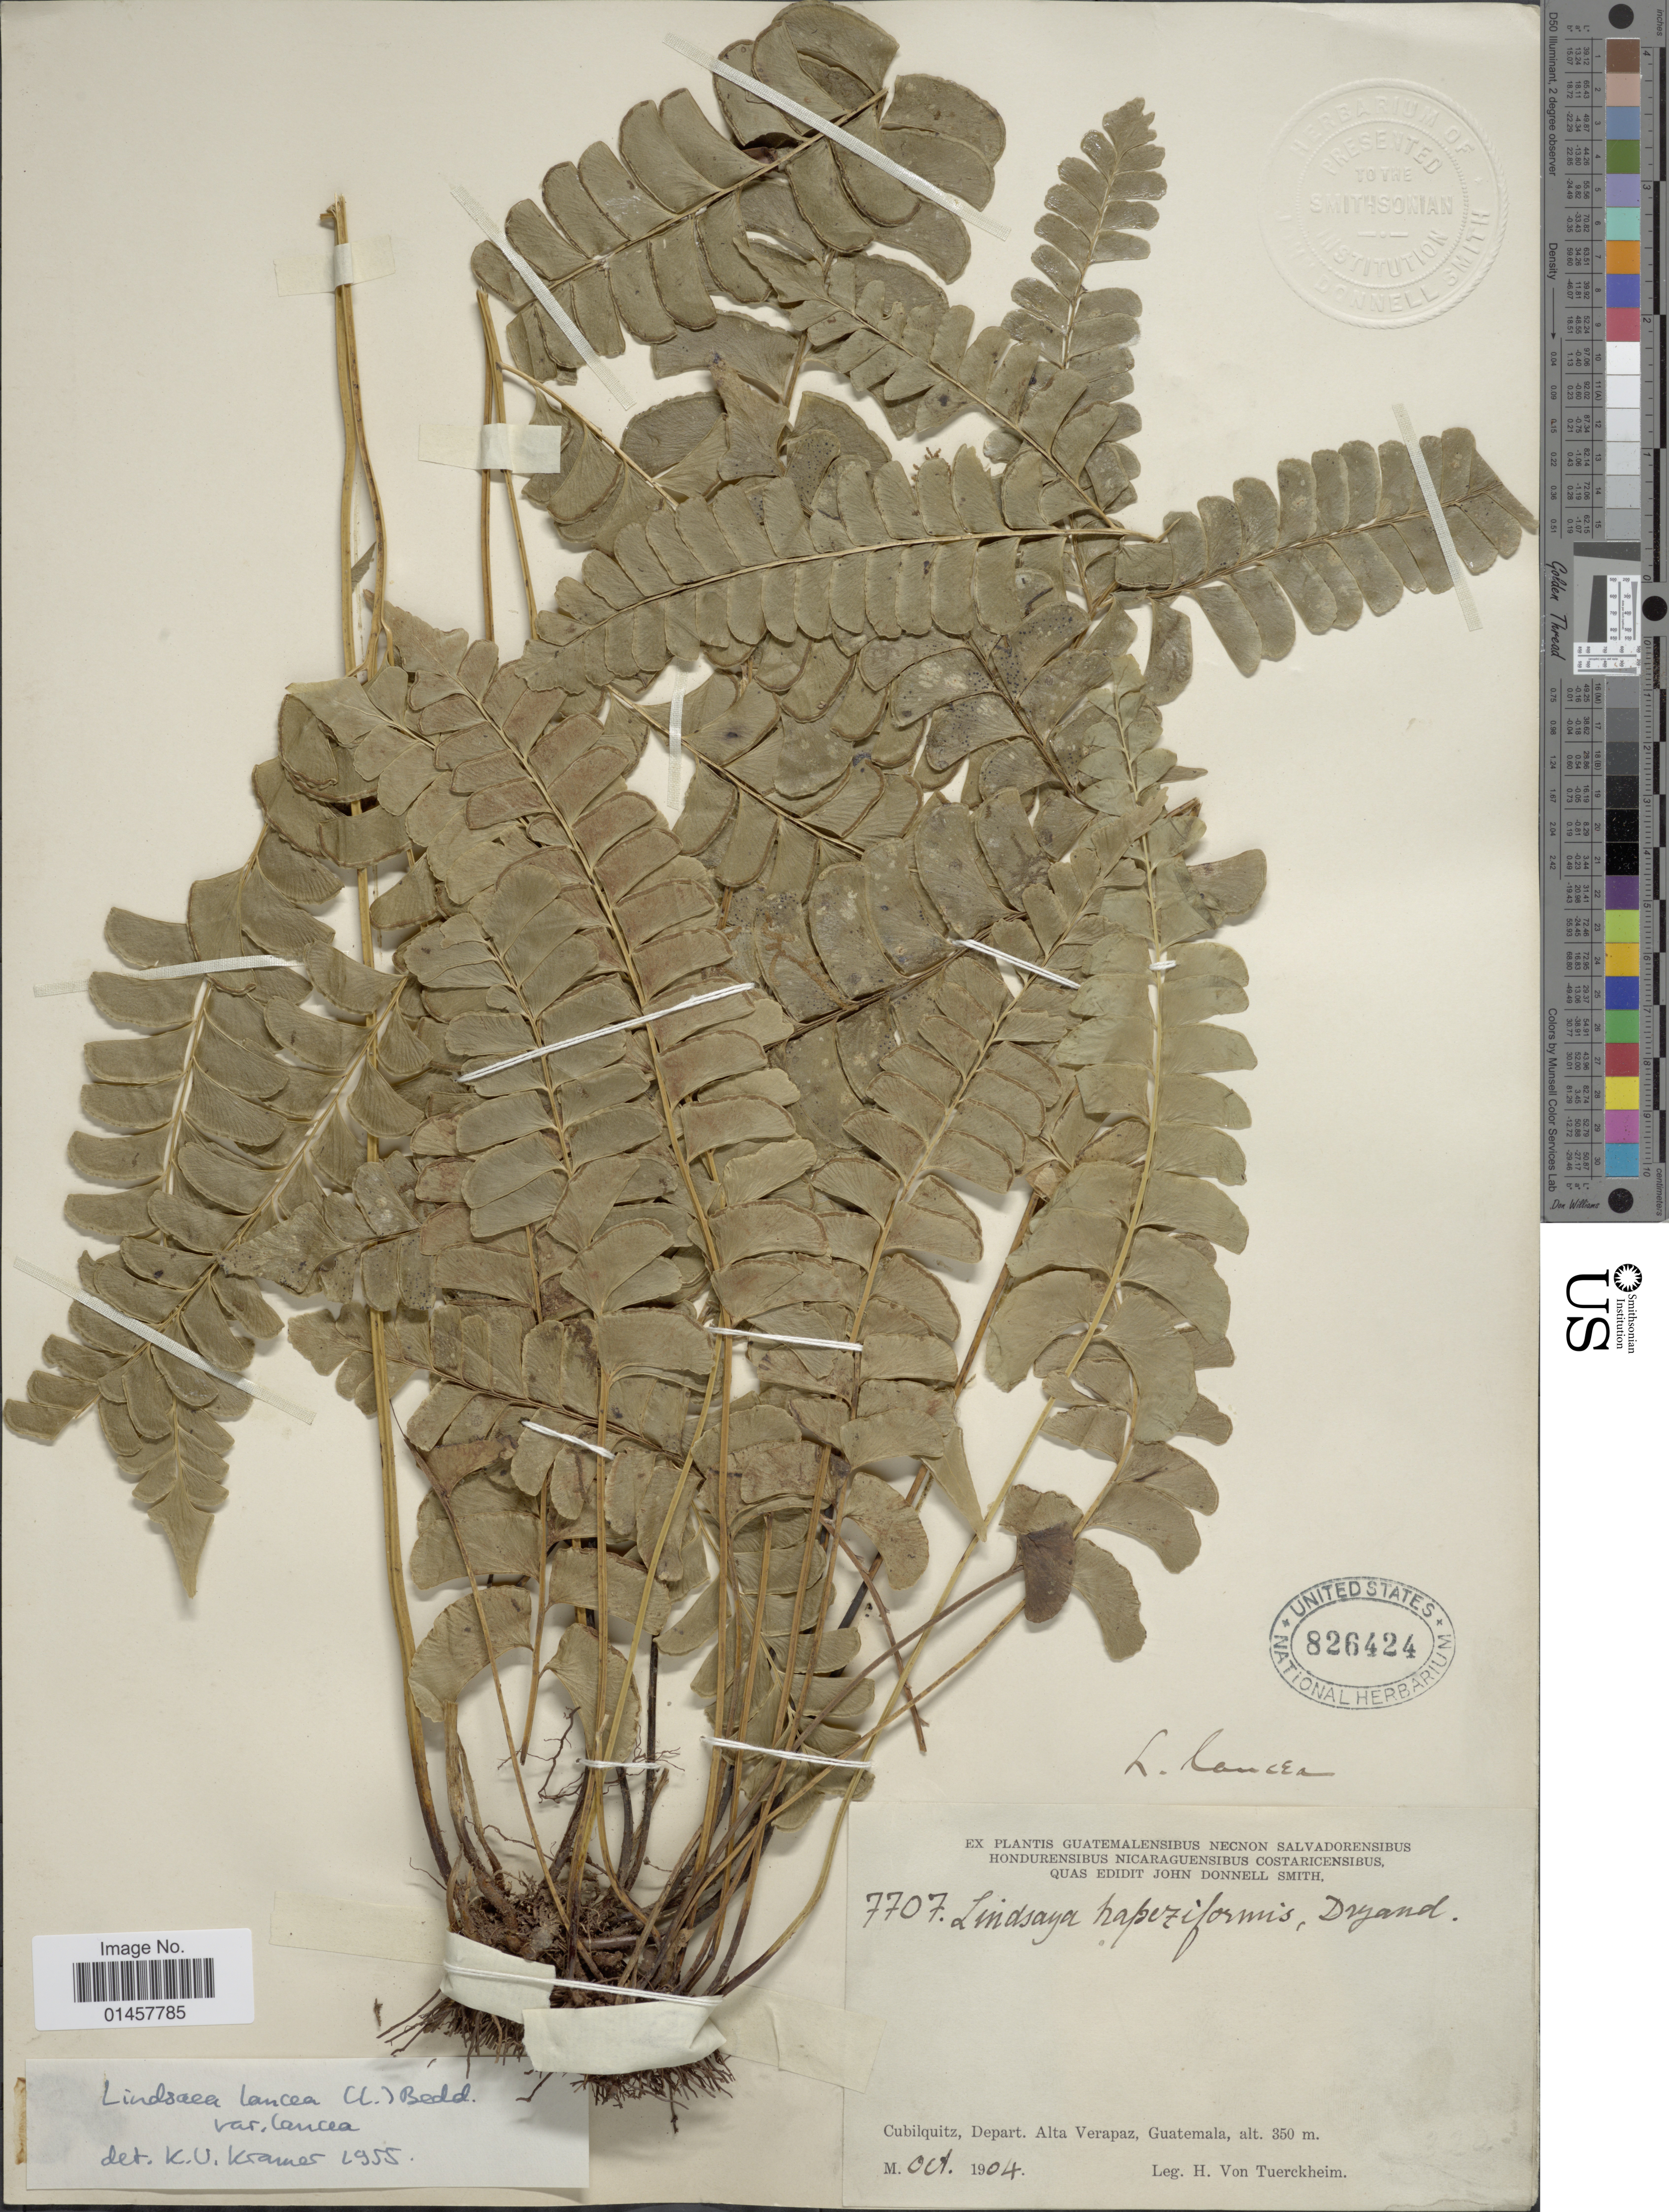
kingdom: Plantae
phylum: Tracheophyta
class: Polypodiopsida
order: Polypodiales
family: Lindsaeaceae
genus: Lindsaea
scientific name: Lindsaea lancea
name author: (L.) Bedd.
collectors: H. von Tuerckheim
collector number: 7707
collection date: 1904-10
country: Guatemala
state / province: Alta Verapaz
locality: Cubilquittz, Depart. Alta Verapaz, Guatemala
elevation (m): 350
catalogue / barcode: US 826424